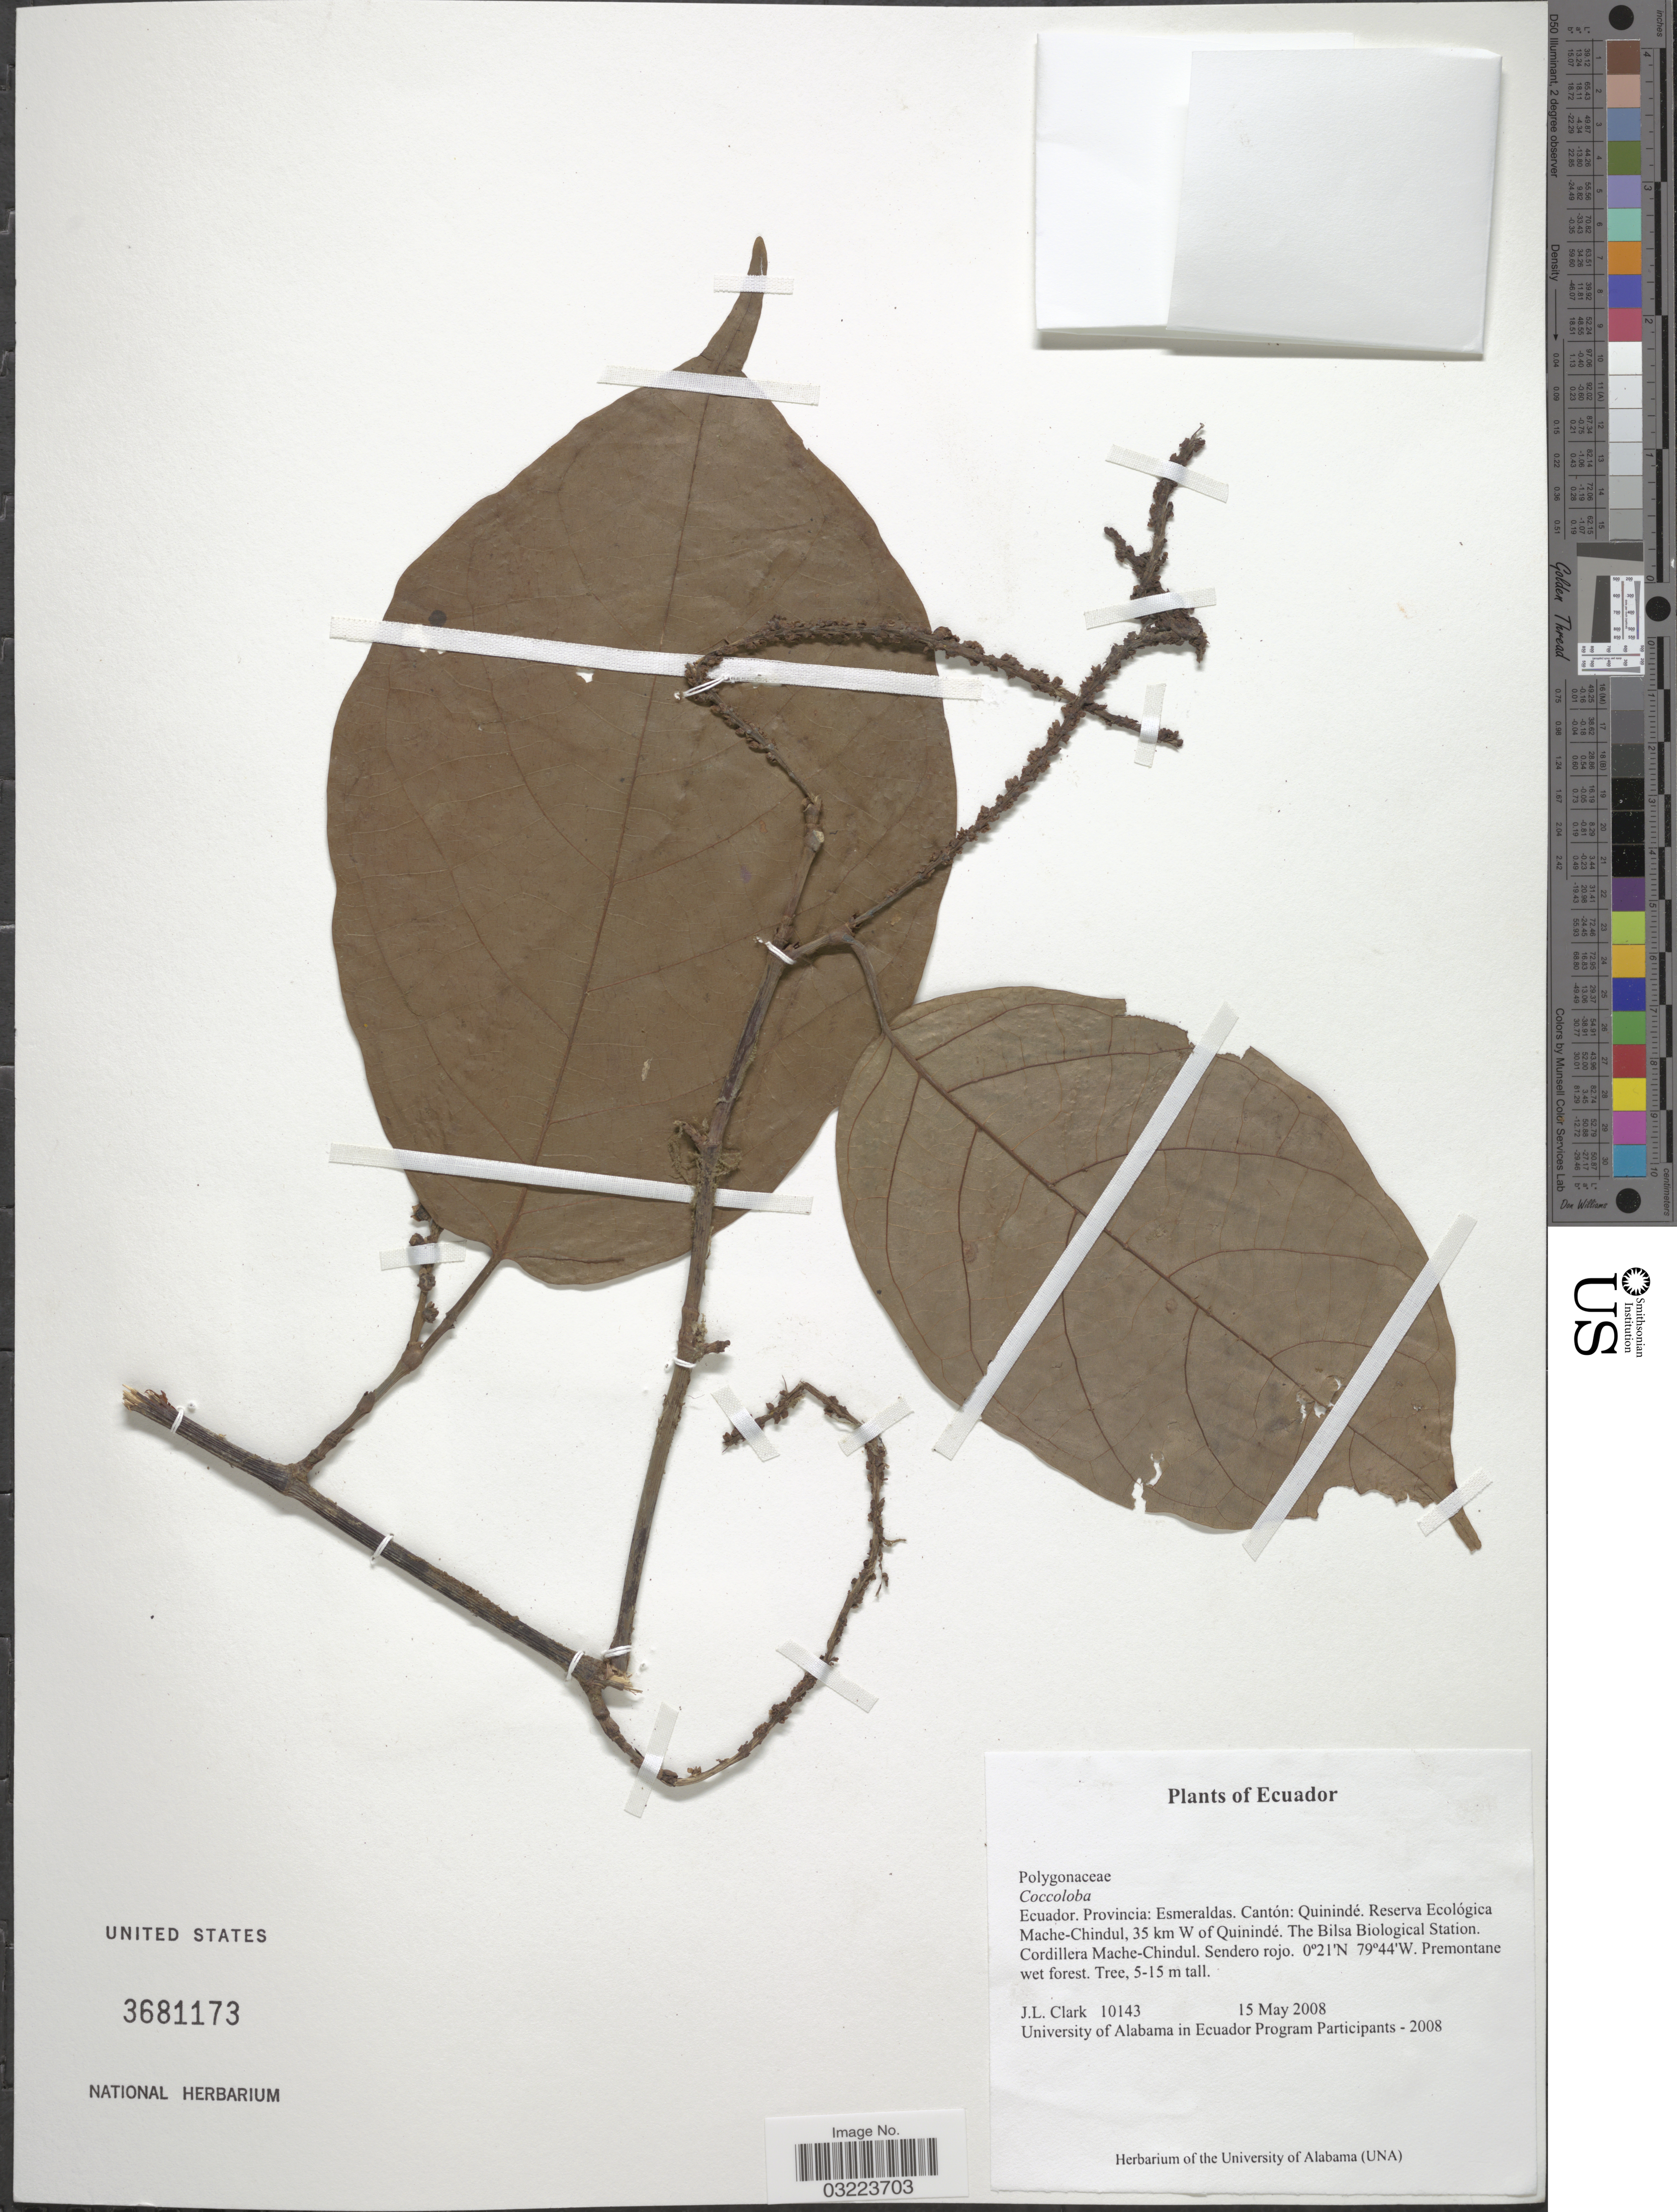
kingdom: Plantae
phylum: Tracheophyta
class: Magnoliopsida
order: Caryophyllales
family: Polygonaceae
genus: Coccoloba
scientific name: Coccoloba sp.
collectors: J. L. Clark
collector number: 10143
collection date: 2008-05-15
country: Ecuador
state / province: Esmeraldas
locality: Cantón: Quinindé. Reserva Ecológica Mache-Chindul, 35 km W of Quinindé. The Bilsa Biological Station. Cordillera Mache-Chindul.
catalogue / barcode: US 3681173